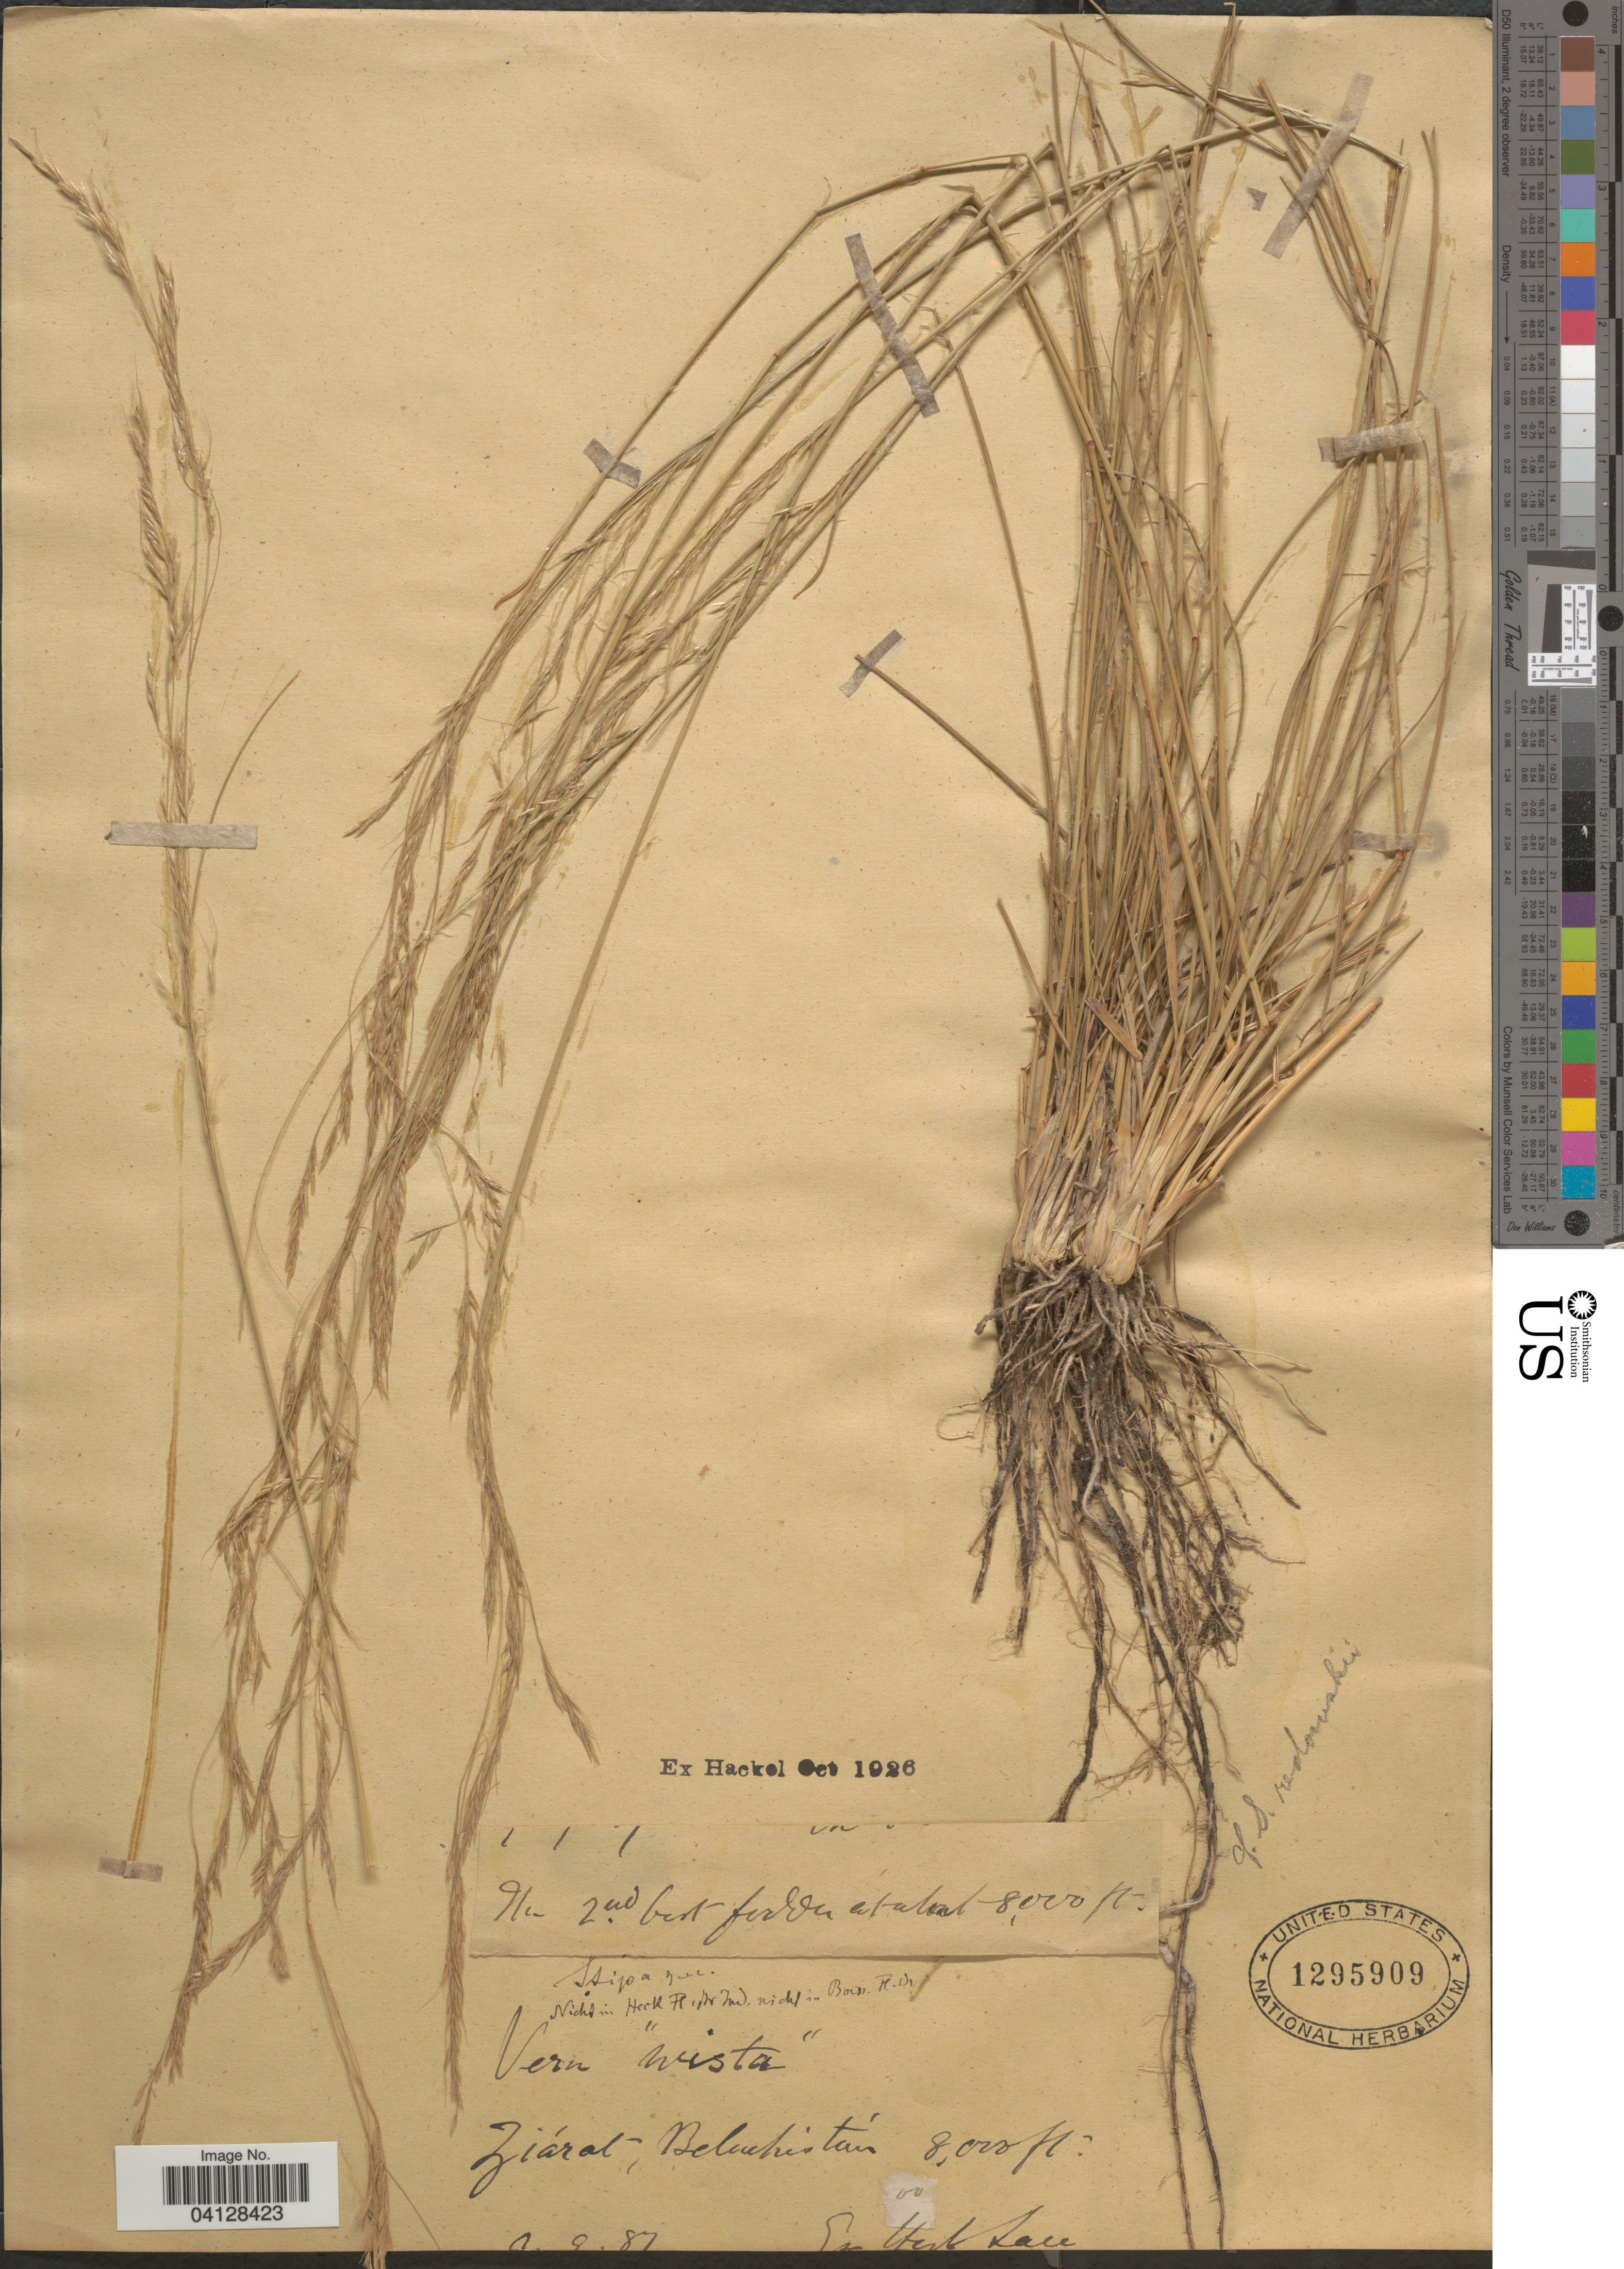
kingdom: Plantae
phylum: Tracheophyta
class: Liliopsida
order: Poales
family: Poaceae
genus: Stipa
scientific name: Stipa sp.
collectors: ex Herb. Lace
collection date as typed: Transcribed d/m/y: 2/9/87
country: Pakistan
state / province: Balochistan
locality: Ziárat-Beluchistán.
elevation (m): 2438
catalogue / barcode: US 1295909